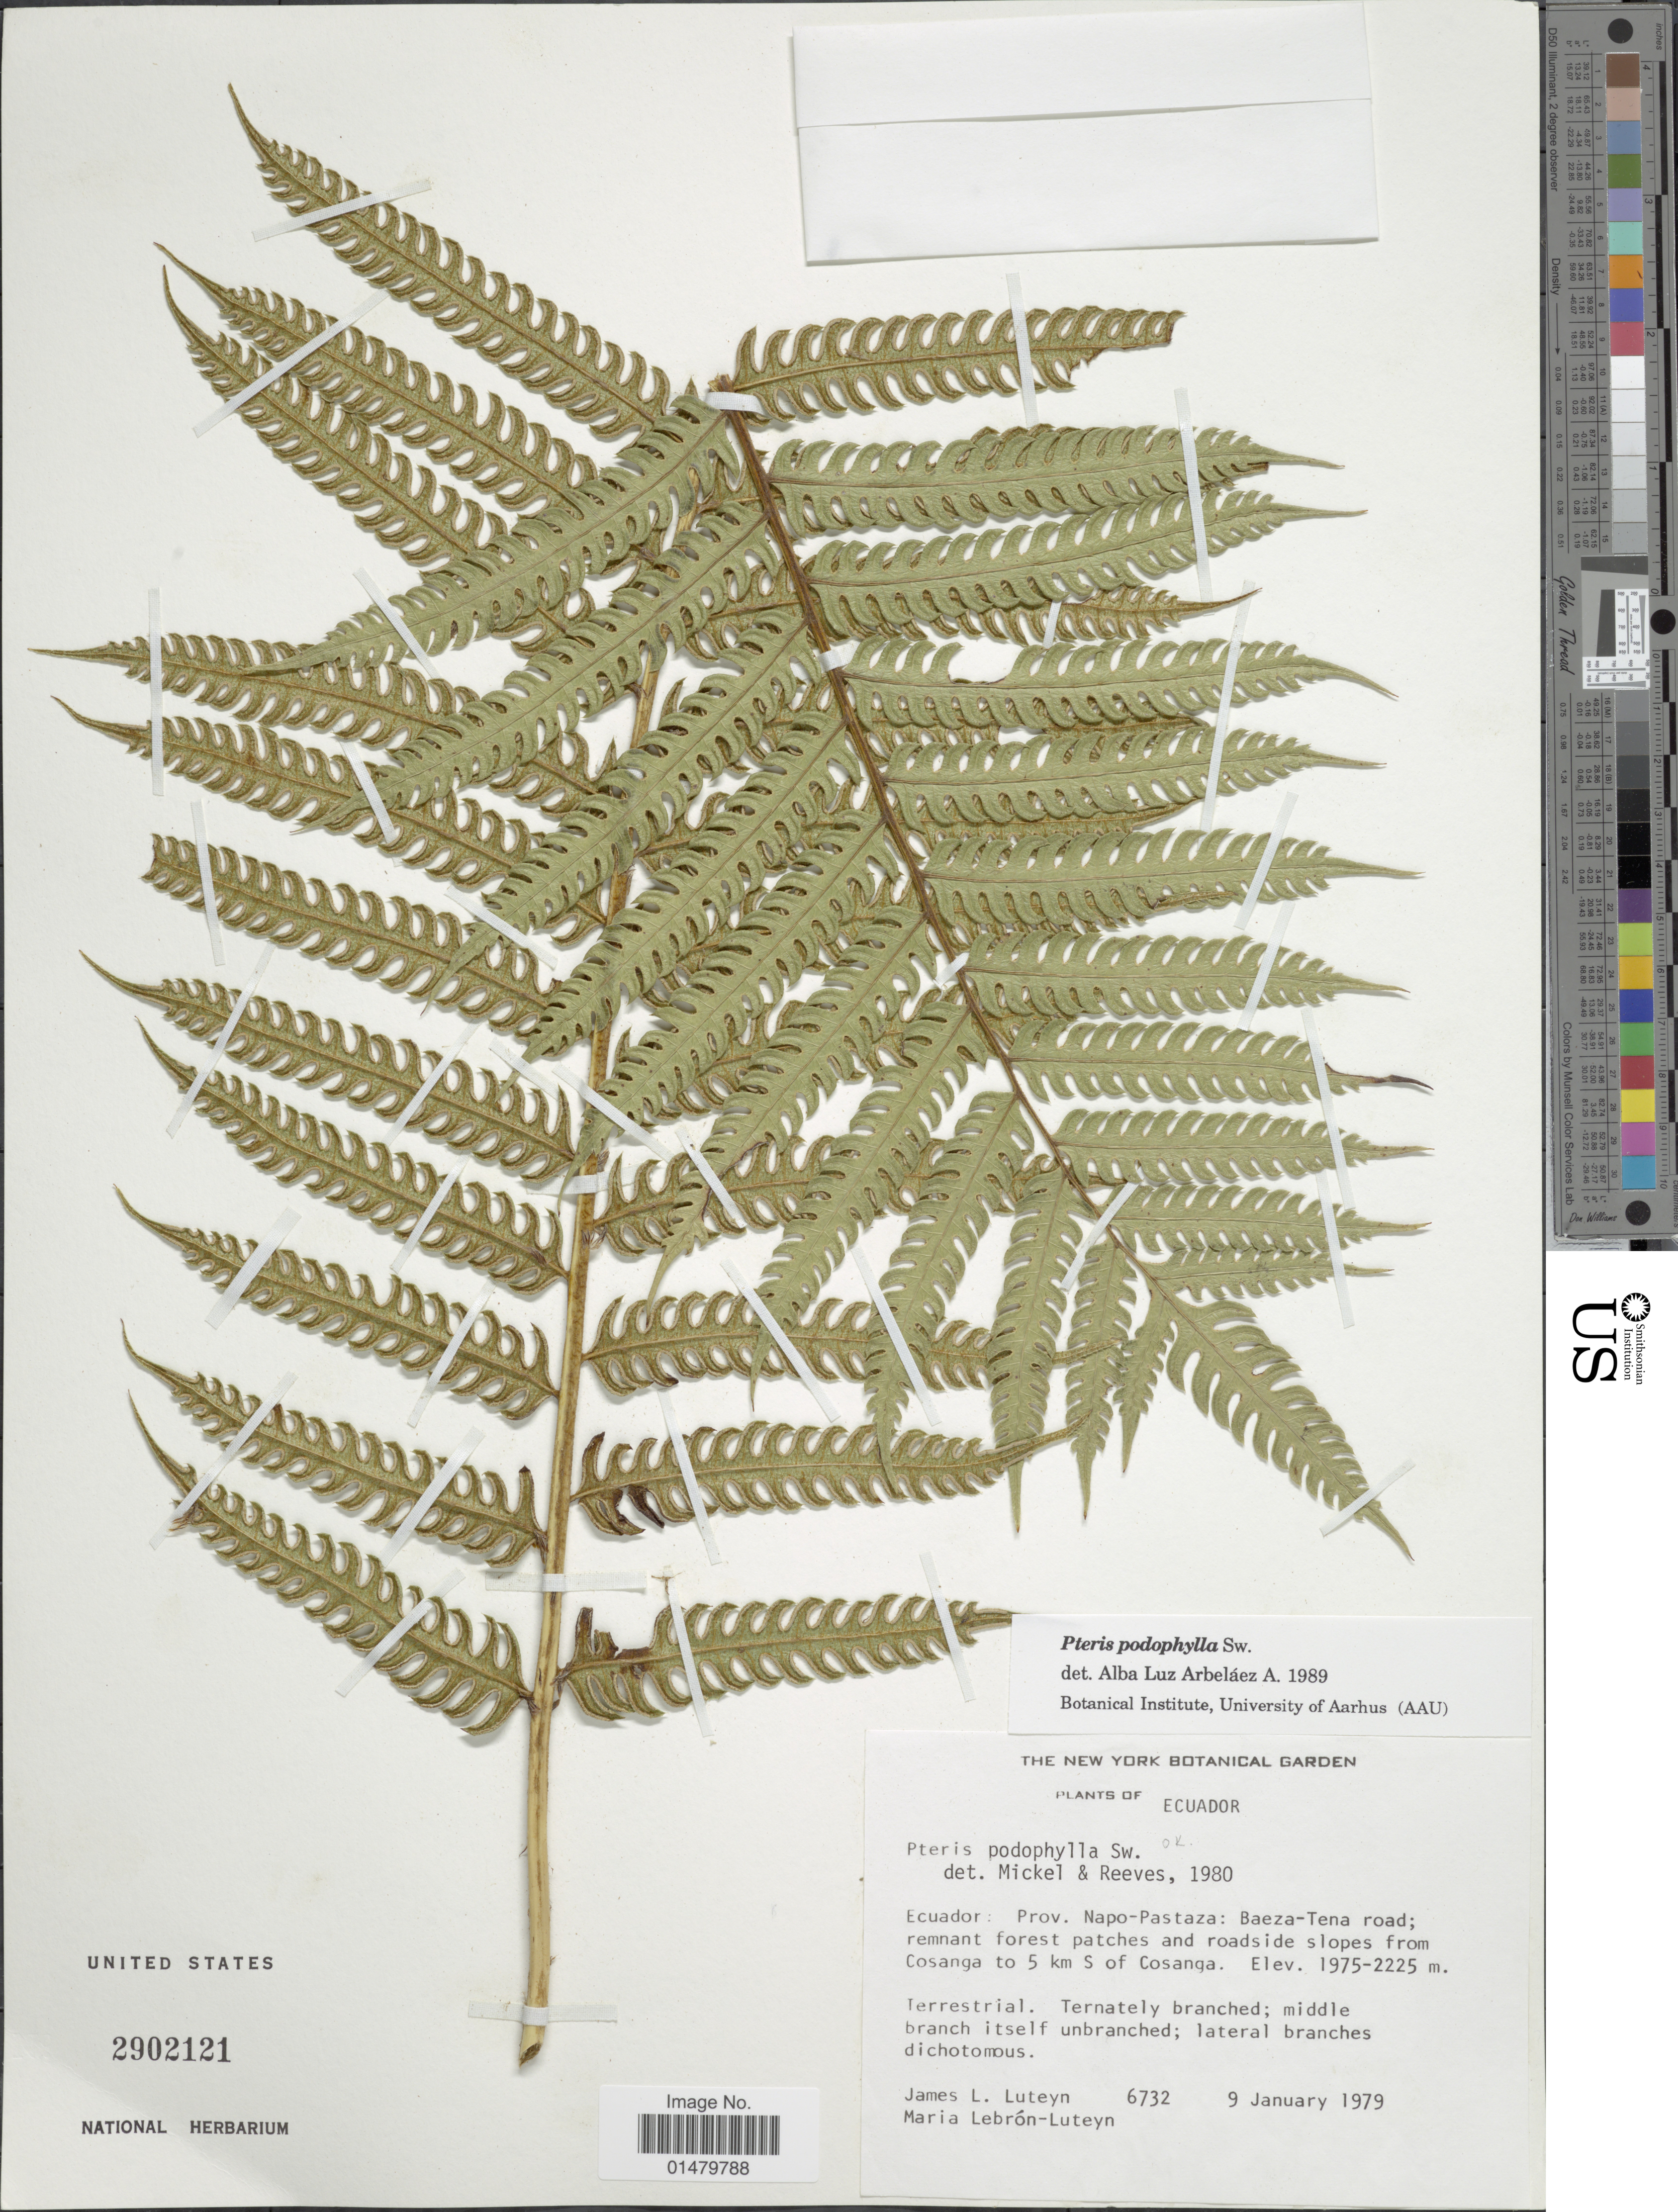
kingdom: Plantae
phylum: Tracheophyta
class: Polypodiopsida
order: Polypodiales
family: Pteridaceae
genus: Pteris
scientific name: Pteris podophylla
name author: Sw.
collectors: J. L. Luteyn & M. L. Lebrón-Luteyn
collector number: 6732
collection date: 1979-01-09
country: Ecuador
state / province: Napo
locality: Prov. Napo-Pastaza: Baeza-Tena road. Roadside slopes from Cosanga to 5 km S of Cosanga.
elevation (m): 1975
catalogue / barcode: US 2902121